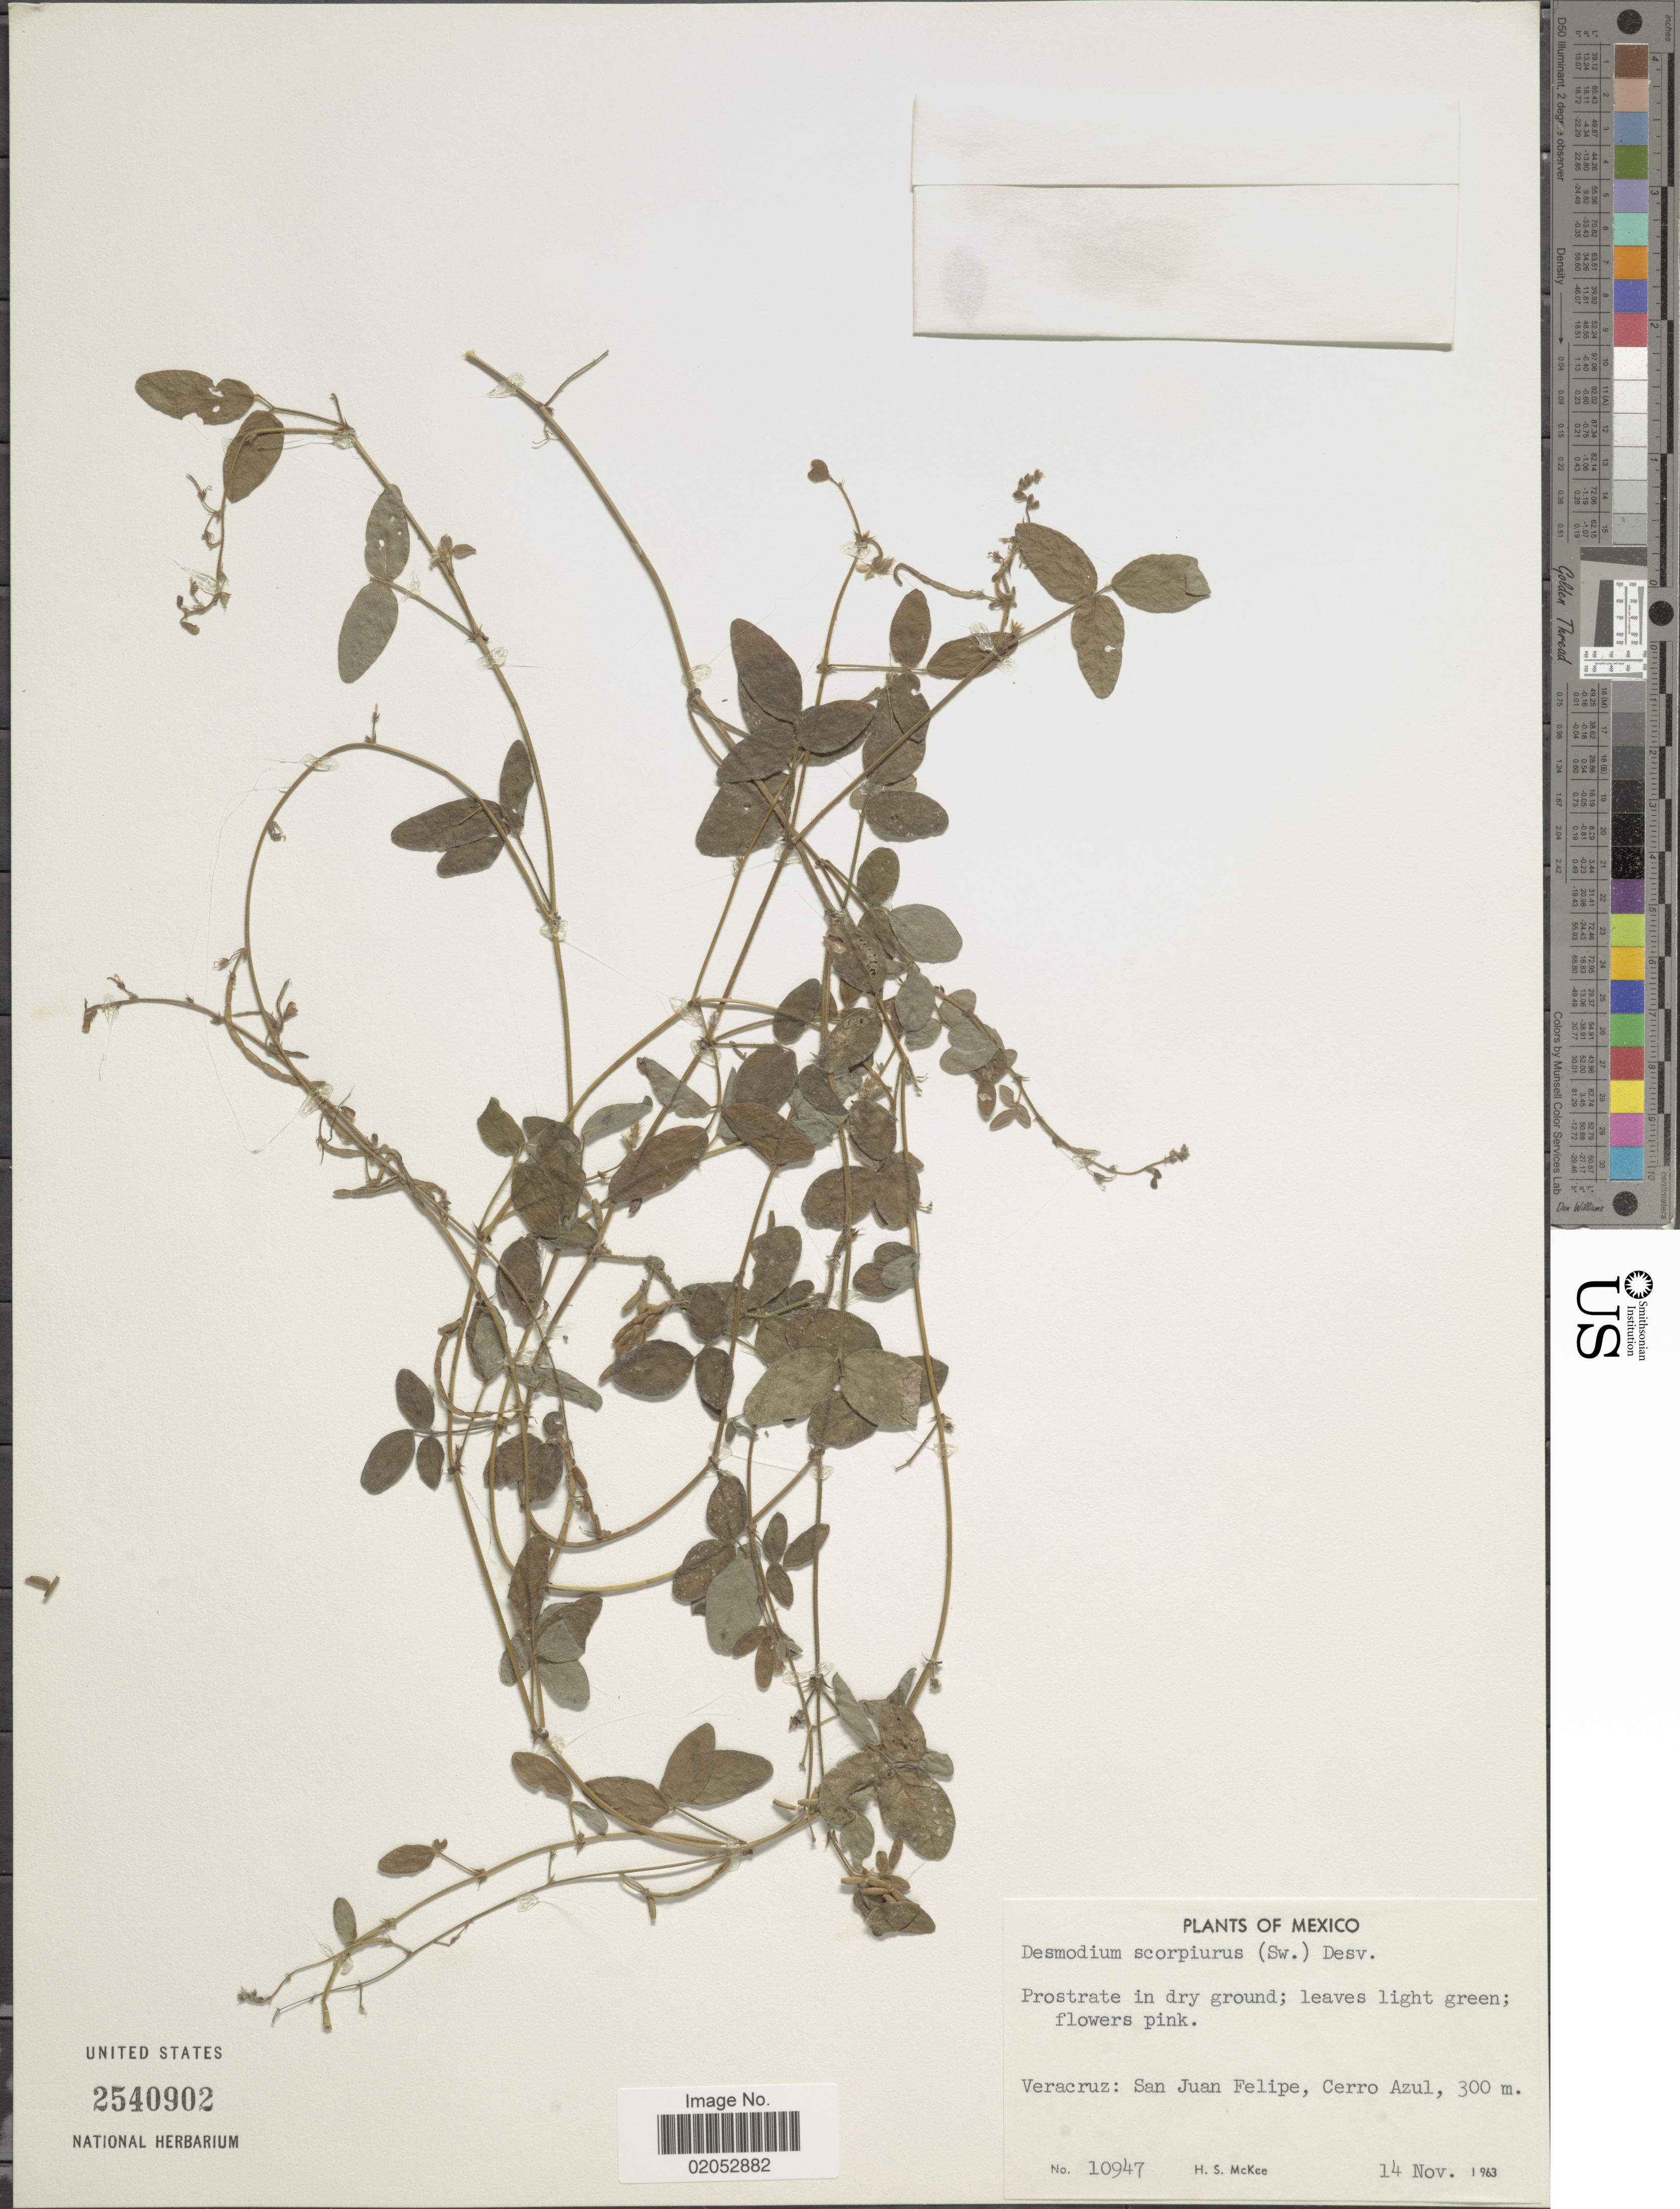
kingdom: Plantae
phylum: Tracheophyta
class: Magnoliopsida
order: Fabales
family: Fabaceae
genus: Desmodium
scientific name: Desmodium scorpiurus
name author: (Sw.) Desv. ex DC.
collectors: H. S. McKee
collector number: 10947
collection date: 1963-11-14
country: Mexico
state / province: Veracruz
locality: San Juan Felipe, Cerro Azul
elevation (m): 300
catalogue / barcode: US 2540902